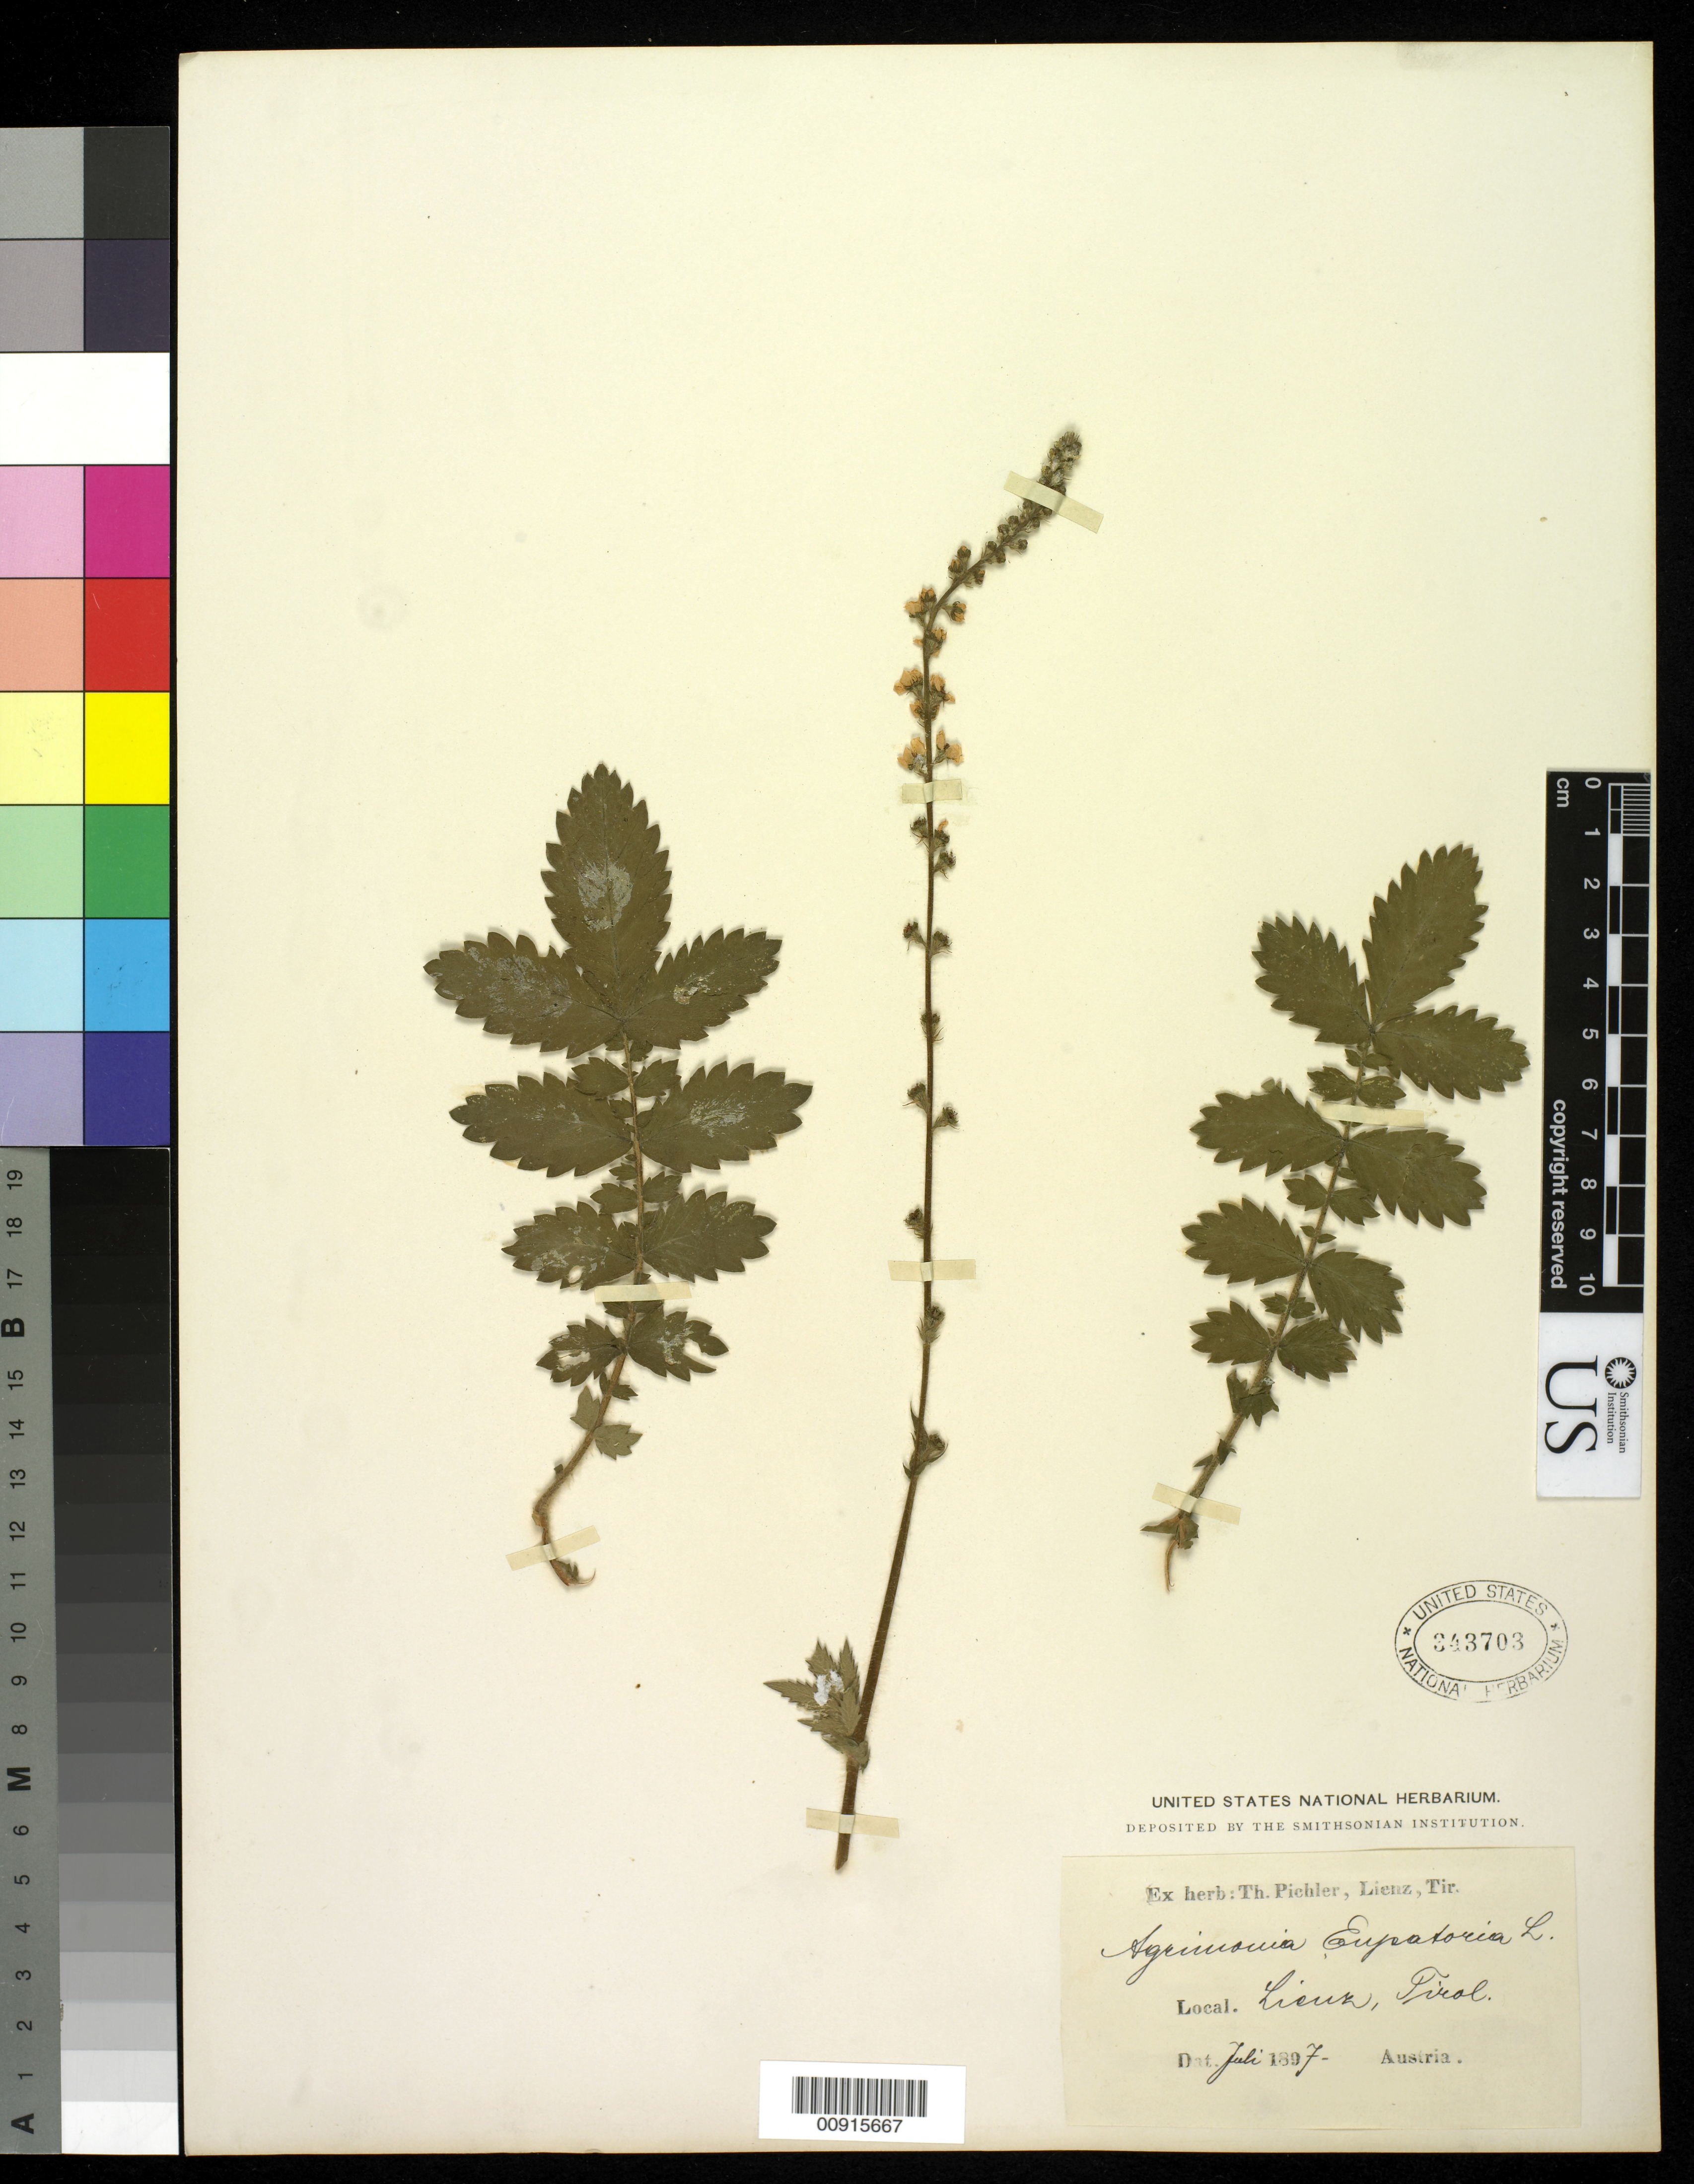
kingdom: Plantae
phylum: Tracheophyta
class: Magnoliopsida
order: Rosales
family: Rosaceae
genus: Agrimonia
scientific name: Agrimonia eupatoria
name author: L.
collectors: ex herb. T. Pichler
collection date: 1897-07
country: Austria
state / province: Tirol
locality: Lienz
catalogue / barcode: US 343703